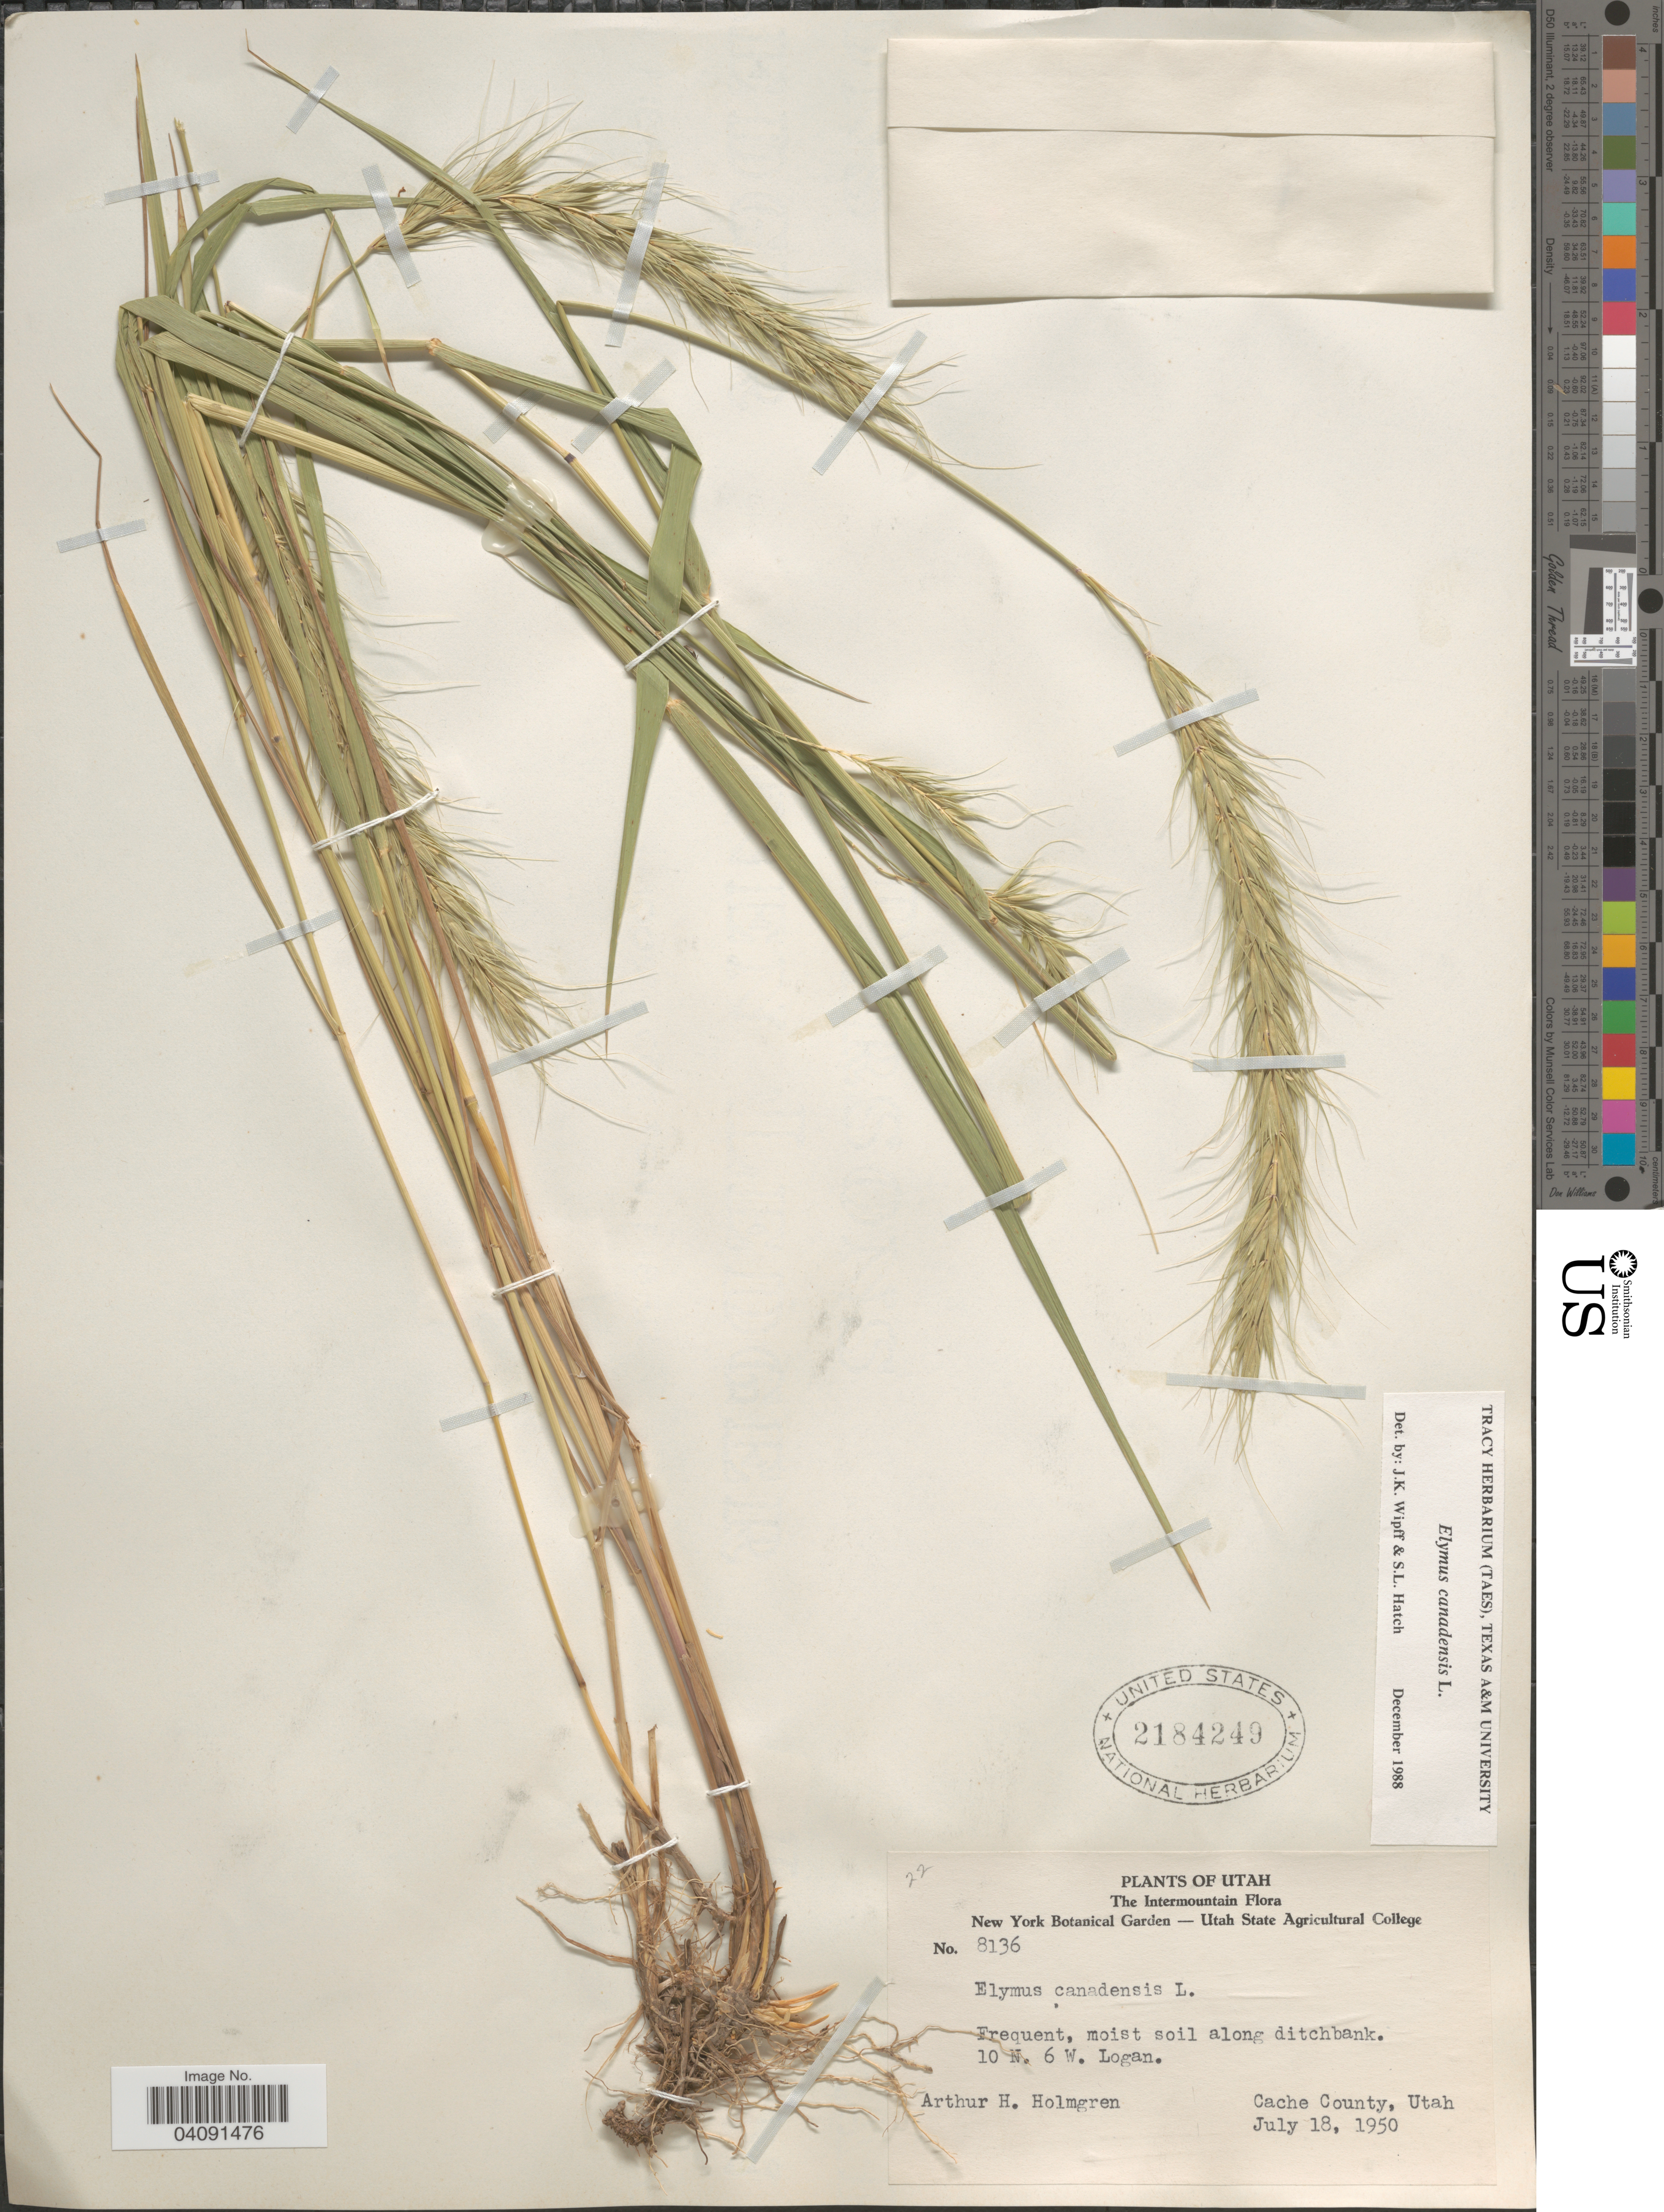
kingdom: Plantae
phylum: Tracheophyta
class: Liliopsida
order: Poales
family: Poaceae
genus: Elymus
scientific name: Elymus canadensis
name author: L.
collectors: A. H. Holmgren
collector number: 8136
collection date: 1950-07-18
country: United States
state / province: Utah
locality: The Intermountain. Frequent, moist soil along ditchbank. Logan. Cache County.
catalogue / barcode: US 2184249